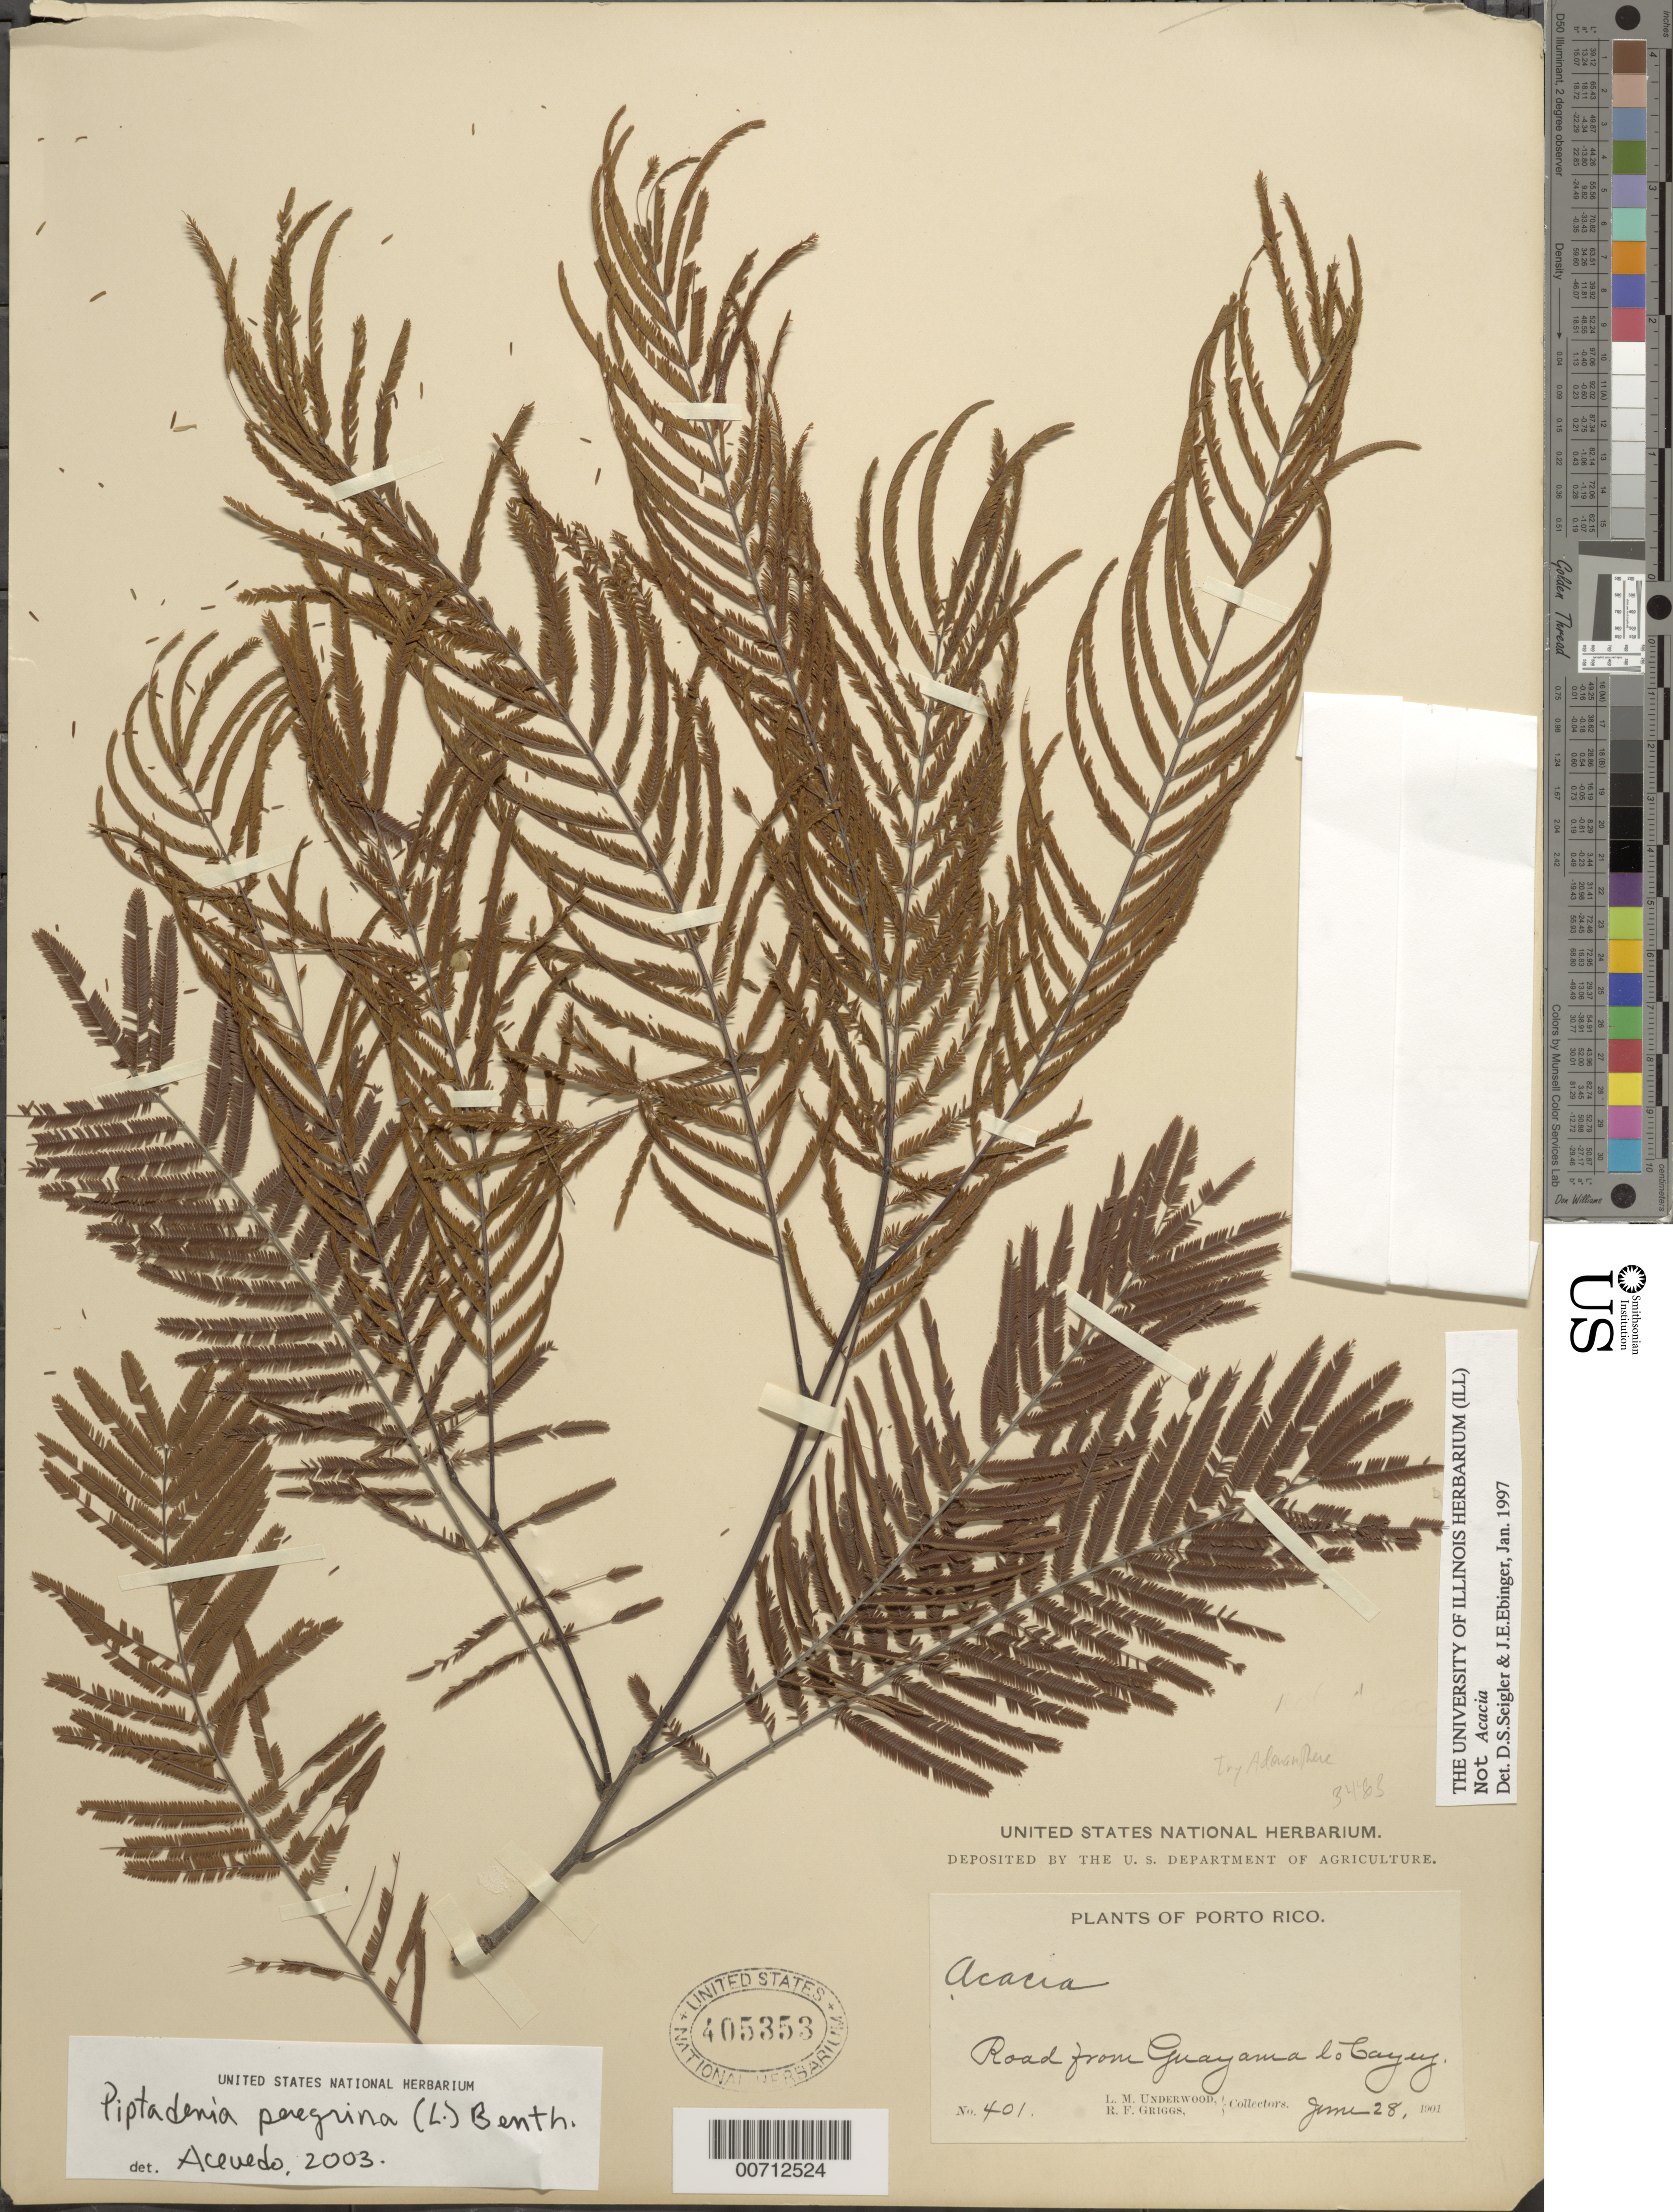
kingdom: Plantae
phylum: Tracheophyta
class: Magnoliopsida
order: Fabales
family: Fabaceae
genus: Anadenanthera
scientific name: Anadenanthera peregrina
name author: (L.) Speg.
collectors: L. M. Underwood & R. F. Griggs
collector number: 401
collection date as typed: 28 Jun 1901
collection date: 1901-06-28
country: Puerto Rico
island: Greater Antilles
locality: Guayama to Cayey, road from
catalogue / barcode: US 405353